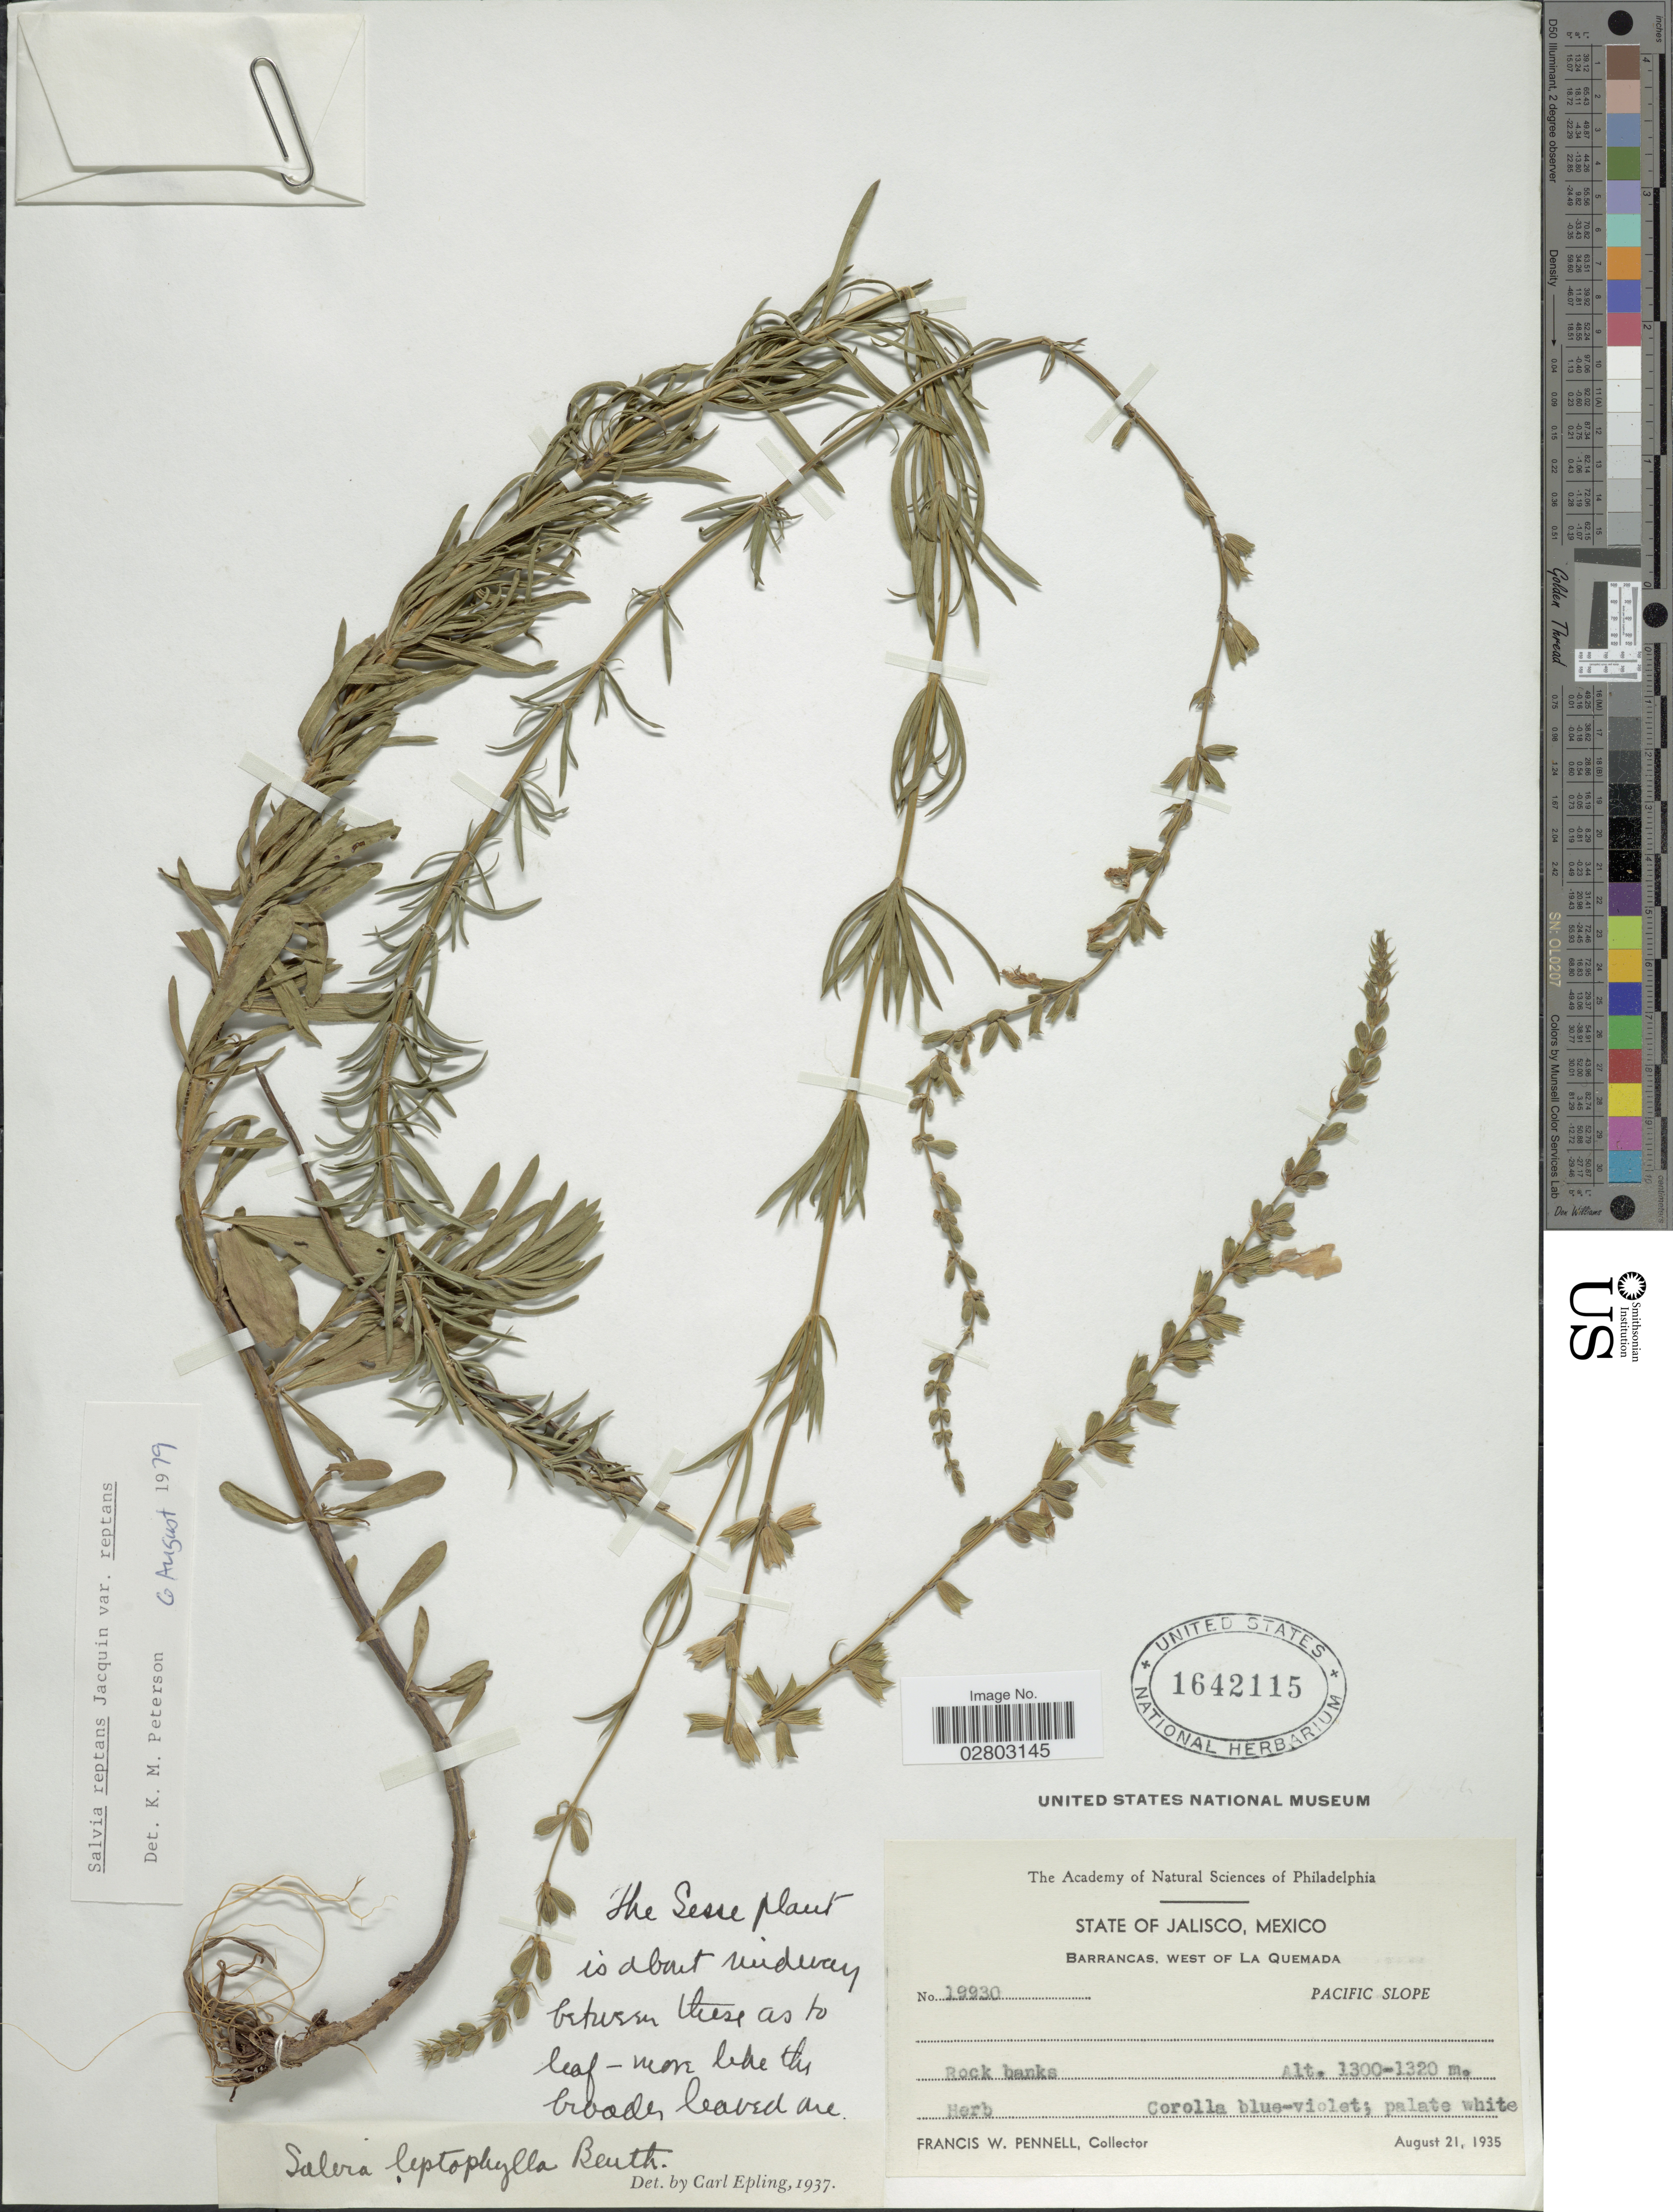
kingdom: Plantae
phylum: Tracheophyta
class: Magnoliopsida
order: Lamiales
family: Lamiaceae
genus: Salvia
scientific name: Salvia reptans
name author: Jacq.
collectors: F. W. Pennell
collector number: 19930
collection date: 1935-08-21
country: Mexico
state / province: Jalisco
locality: Barrancas, west of La Quemada, Pacific Slope.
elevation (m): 1300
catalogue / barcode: US 1642115